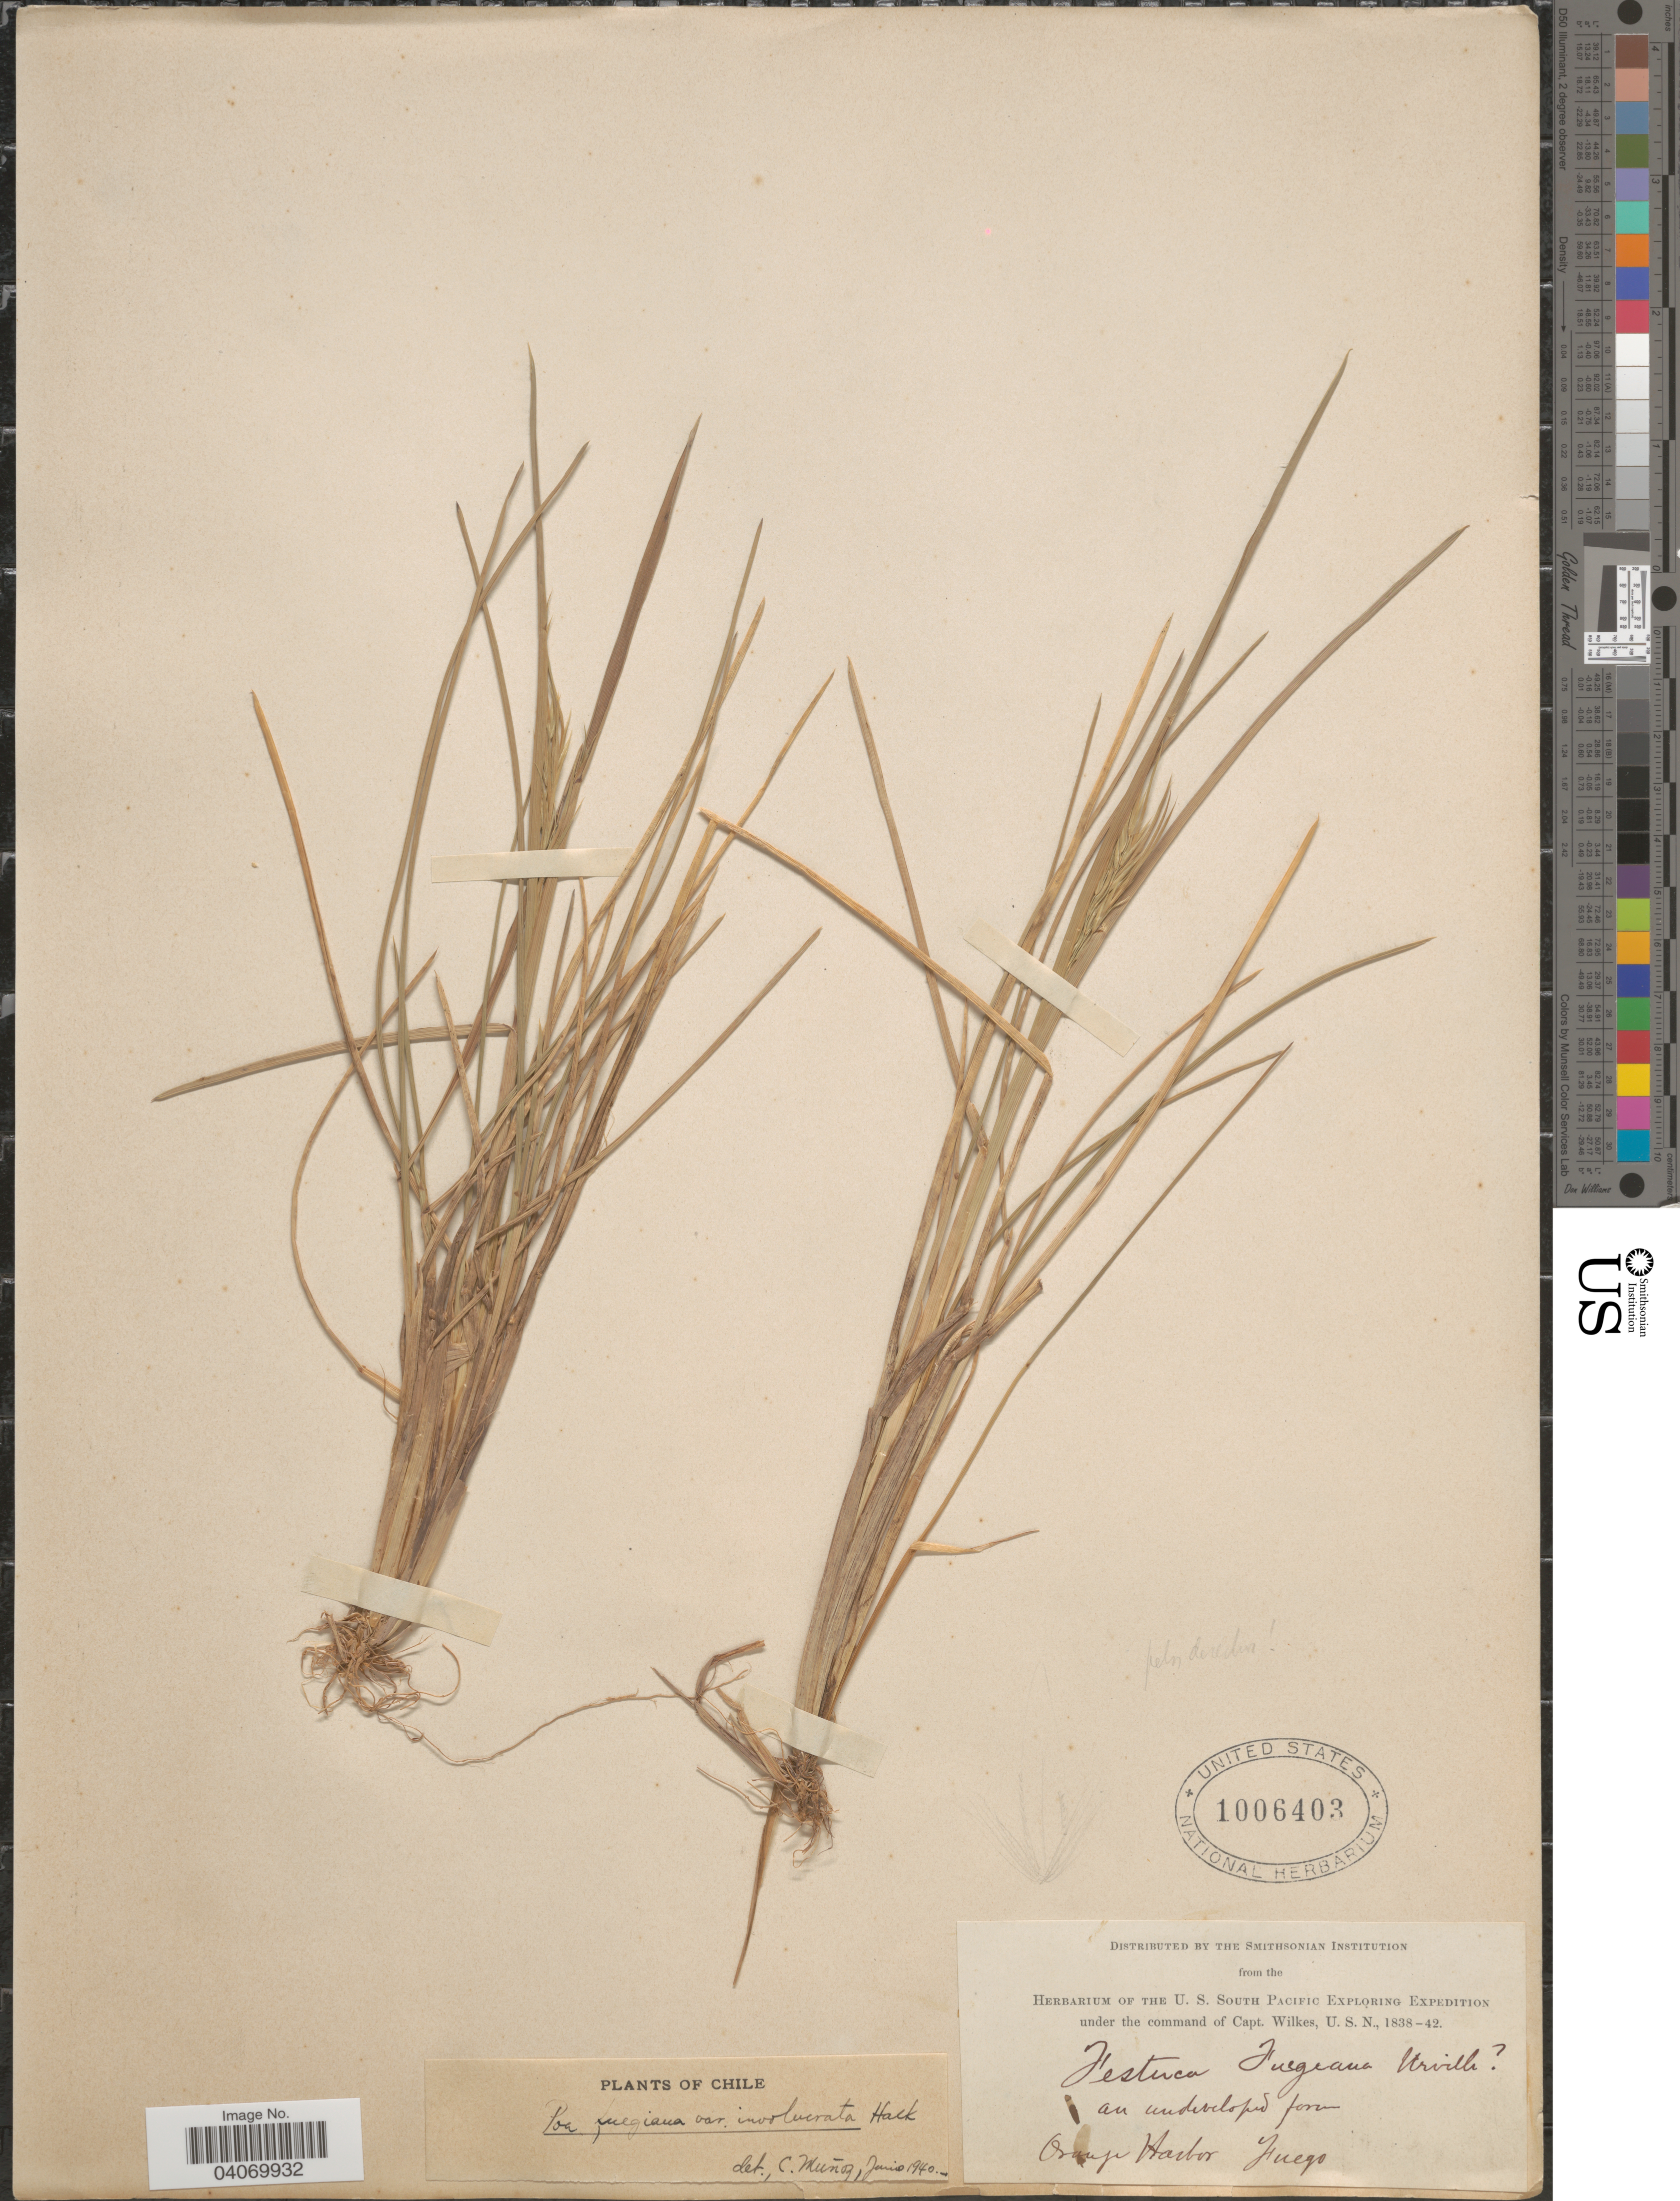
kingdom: Plantae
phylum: Tracheophyta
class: Liliopsida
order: Poales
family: Poaceae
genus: Poa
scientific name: Poa alopecurus subsp. fuegiana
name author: (Hook. f.) D.M. Moore & Dogg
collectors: Wilkes Explor. Exped.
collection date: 1838/1842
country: Chile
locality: Herbarium of the U. S. South Pacific Exploring Expedition. Orange Harbor Fuego.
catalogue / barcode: US 1006403